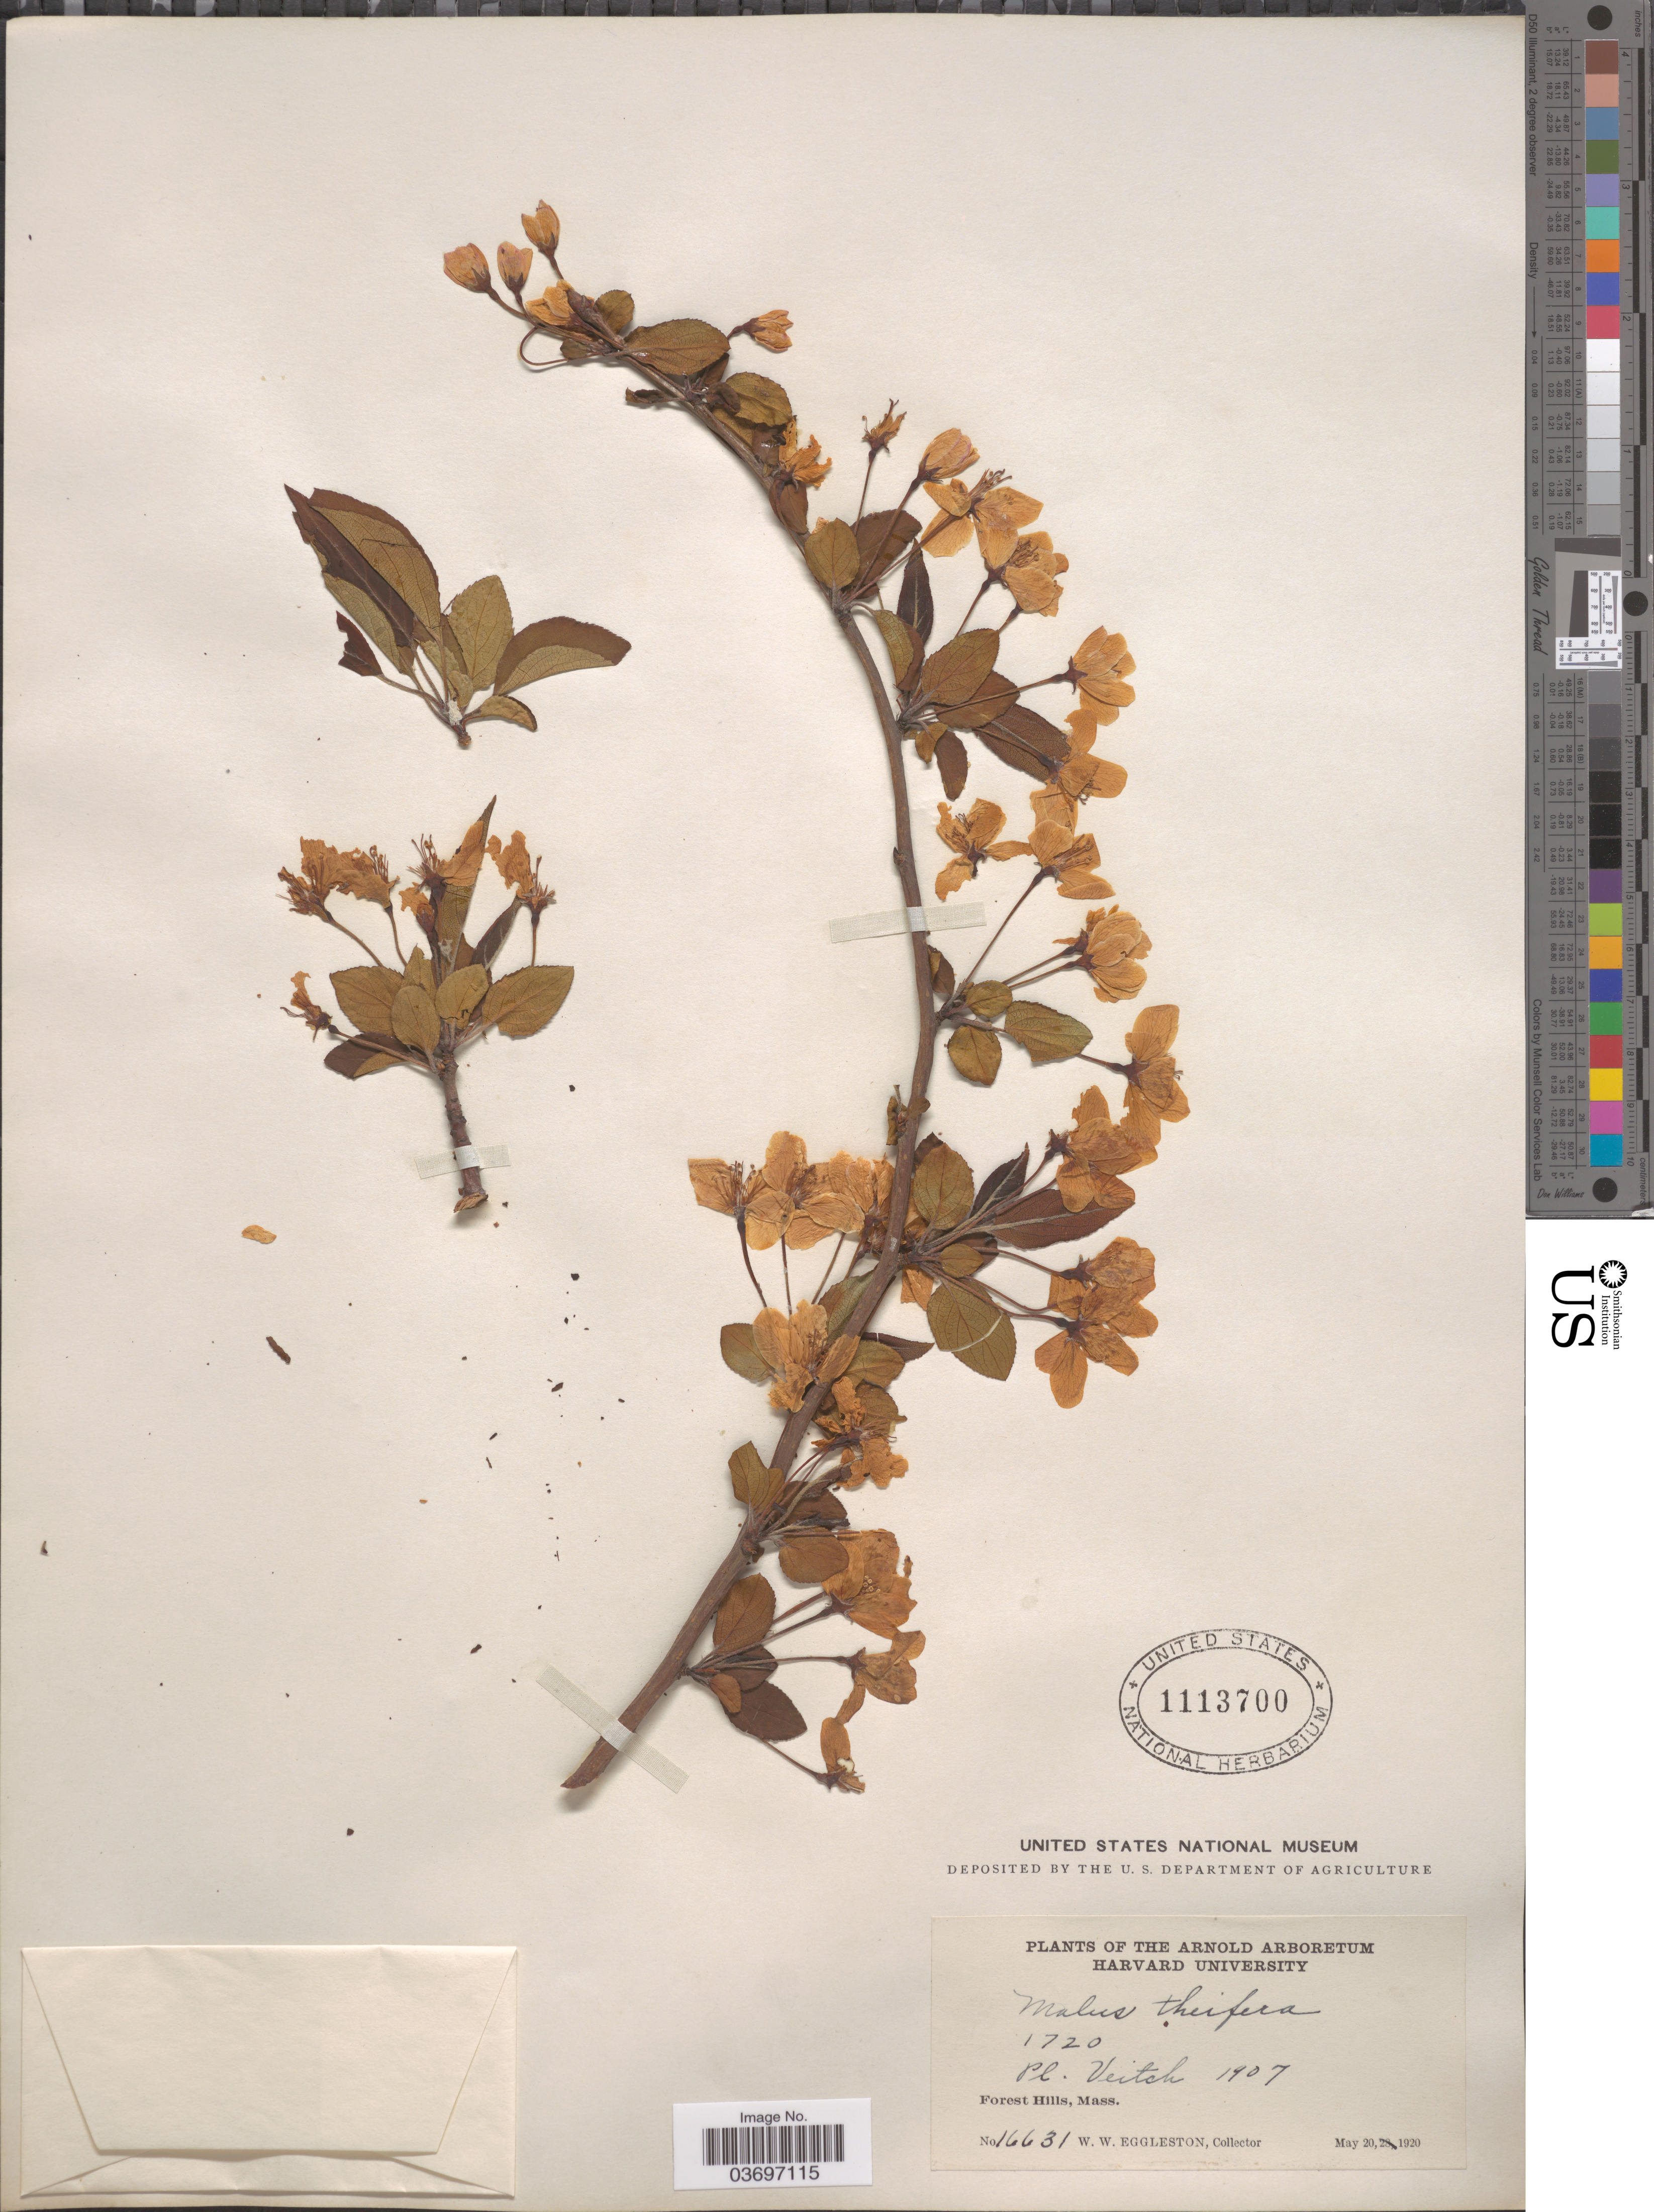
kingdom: Plantae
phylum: Tracheophyta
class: Magnoliopsida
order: Rosales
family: Rosaceae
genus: Malus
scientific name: Malus theifera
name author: Rehder in Sarg.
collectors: W. W. Eggleston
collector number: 16631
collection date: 1920-05-20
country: United States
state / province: Massachusetts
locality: Forest Hills.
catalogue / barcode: US 1113700